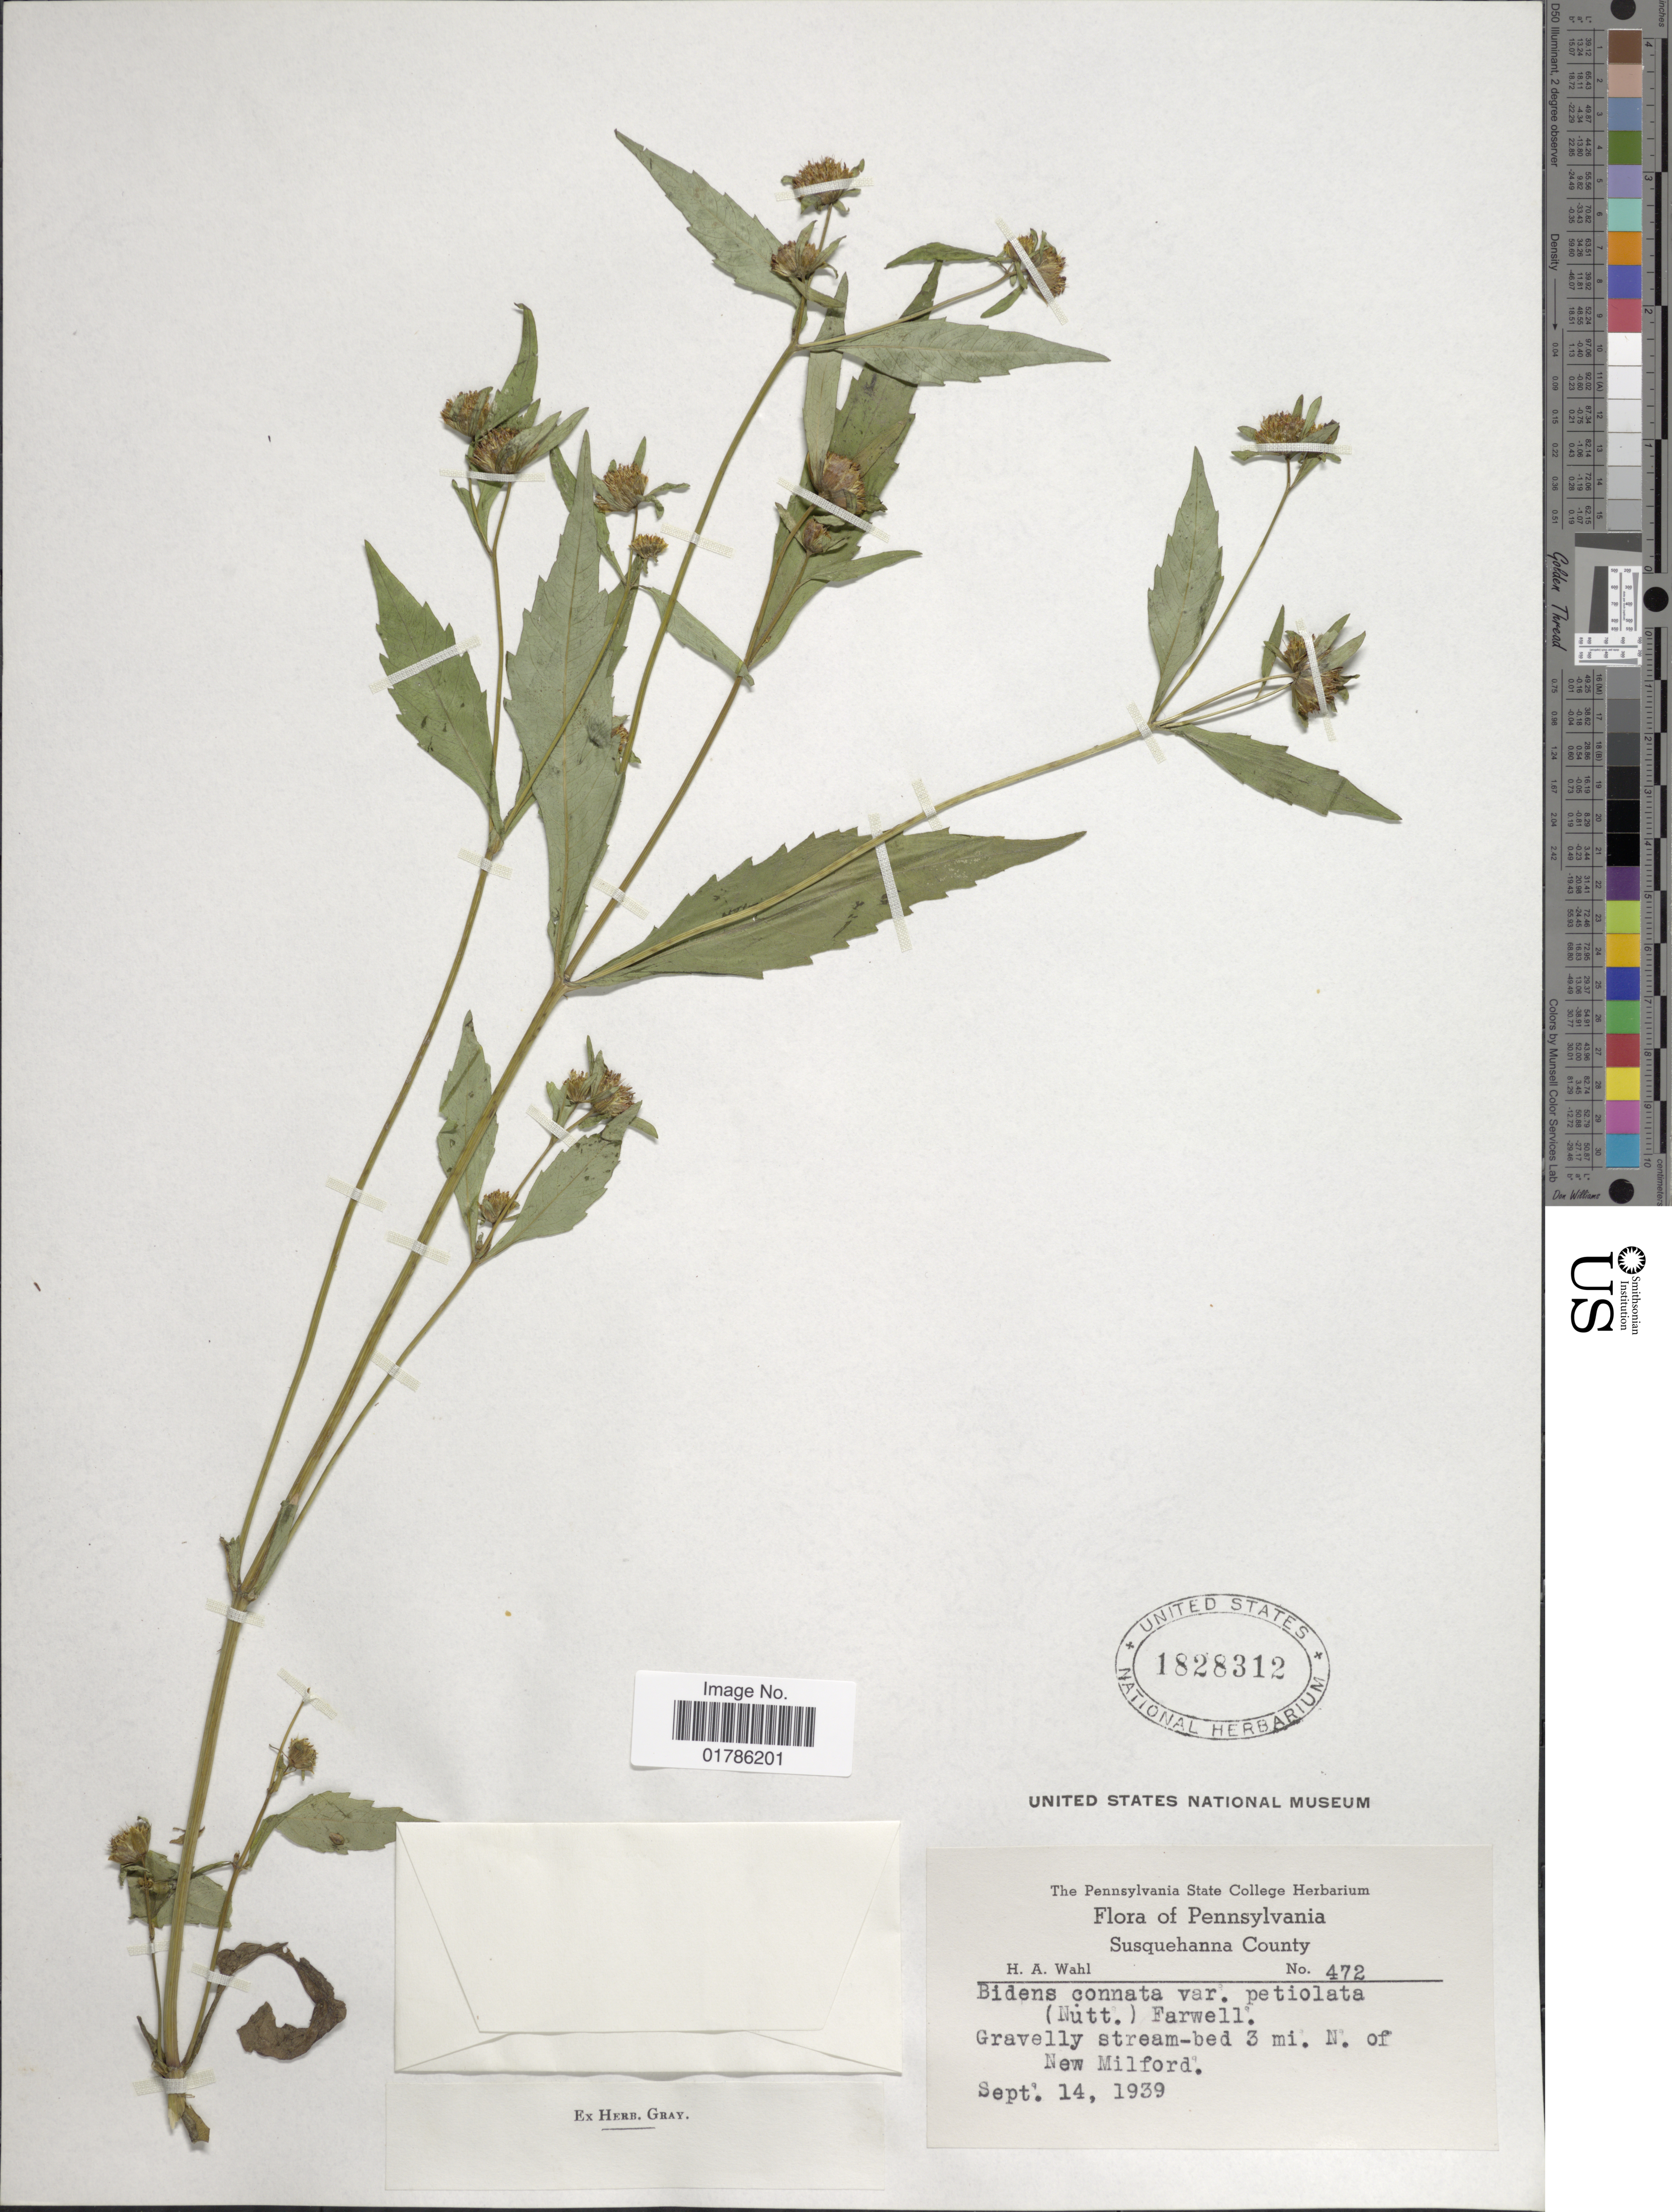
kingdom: Plantae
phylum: Tracheophyta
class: Magnoliopsida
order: Asterales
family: Asteraceae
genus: Bidens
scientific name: Bidens connata var. petiolata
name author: (Nutt.) Farw.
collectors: H. A. Wahl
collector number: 472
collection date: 1939-09-14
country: United States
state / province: Pennsylvania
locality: Susquehanna County, 3 mi. N. of New Milford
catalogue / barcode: US 1828312